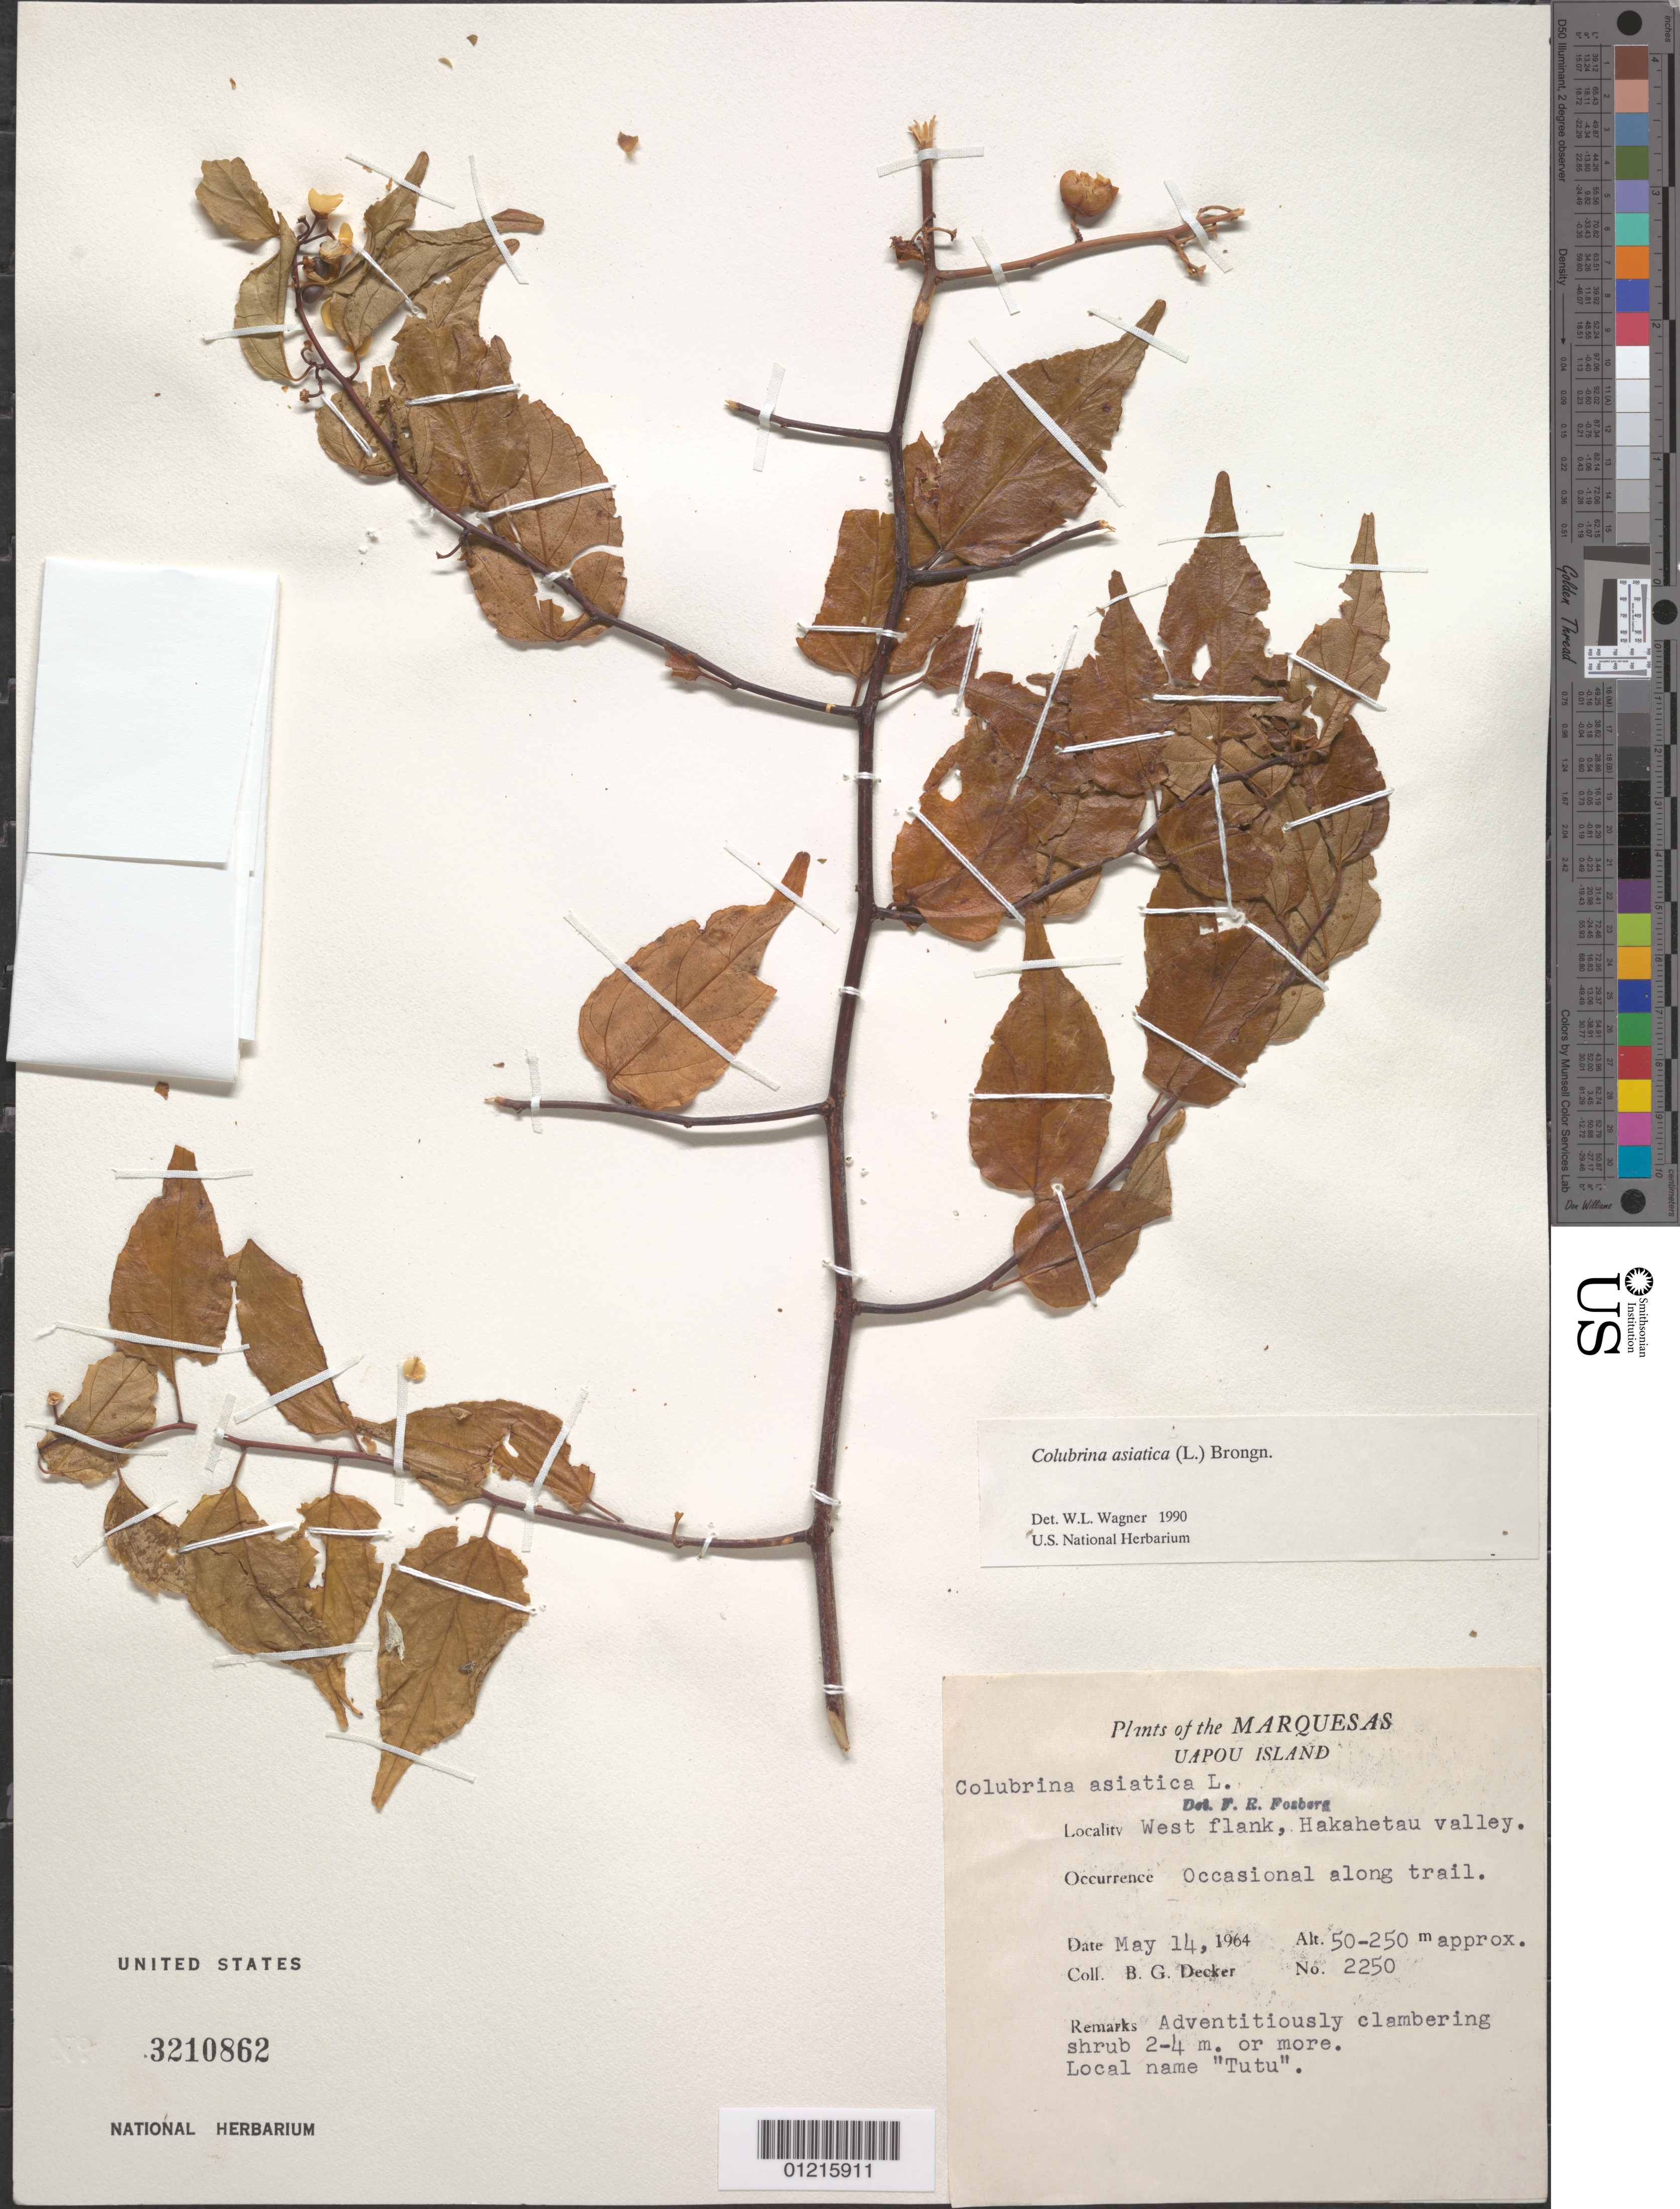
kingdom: Plantae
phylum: Tracheophyta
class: Magnoliopsida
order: Rosales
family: Rhamnaceae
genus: Colubrina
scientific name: Colubrina asiatica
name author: (L.) Brongn.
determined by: Wagner, W. L., (BOT), Smithsonian Institution - National Museum of Natural History (UNITED STATES)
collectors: B. G. Decker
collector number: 2250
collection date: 1964-05-14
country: French Polynesia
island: Ua Pou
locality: Hakahetau Valley, W flank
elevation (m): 50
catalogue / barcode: US 3210862